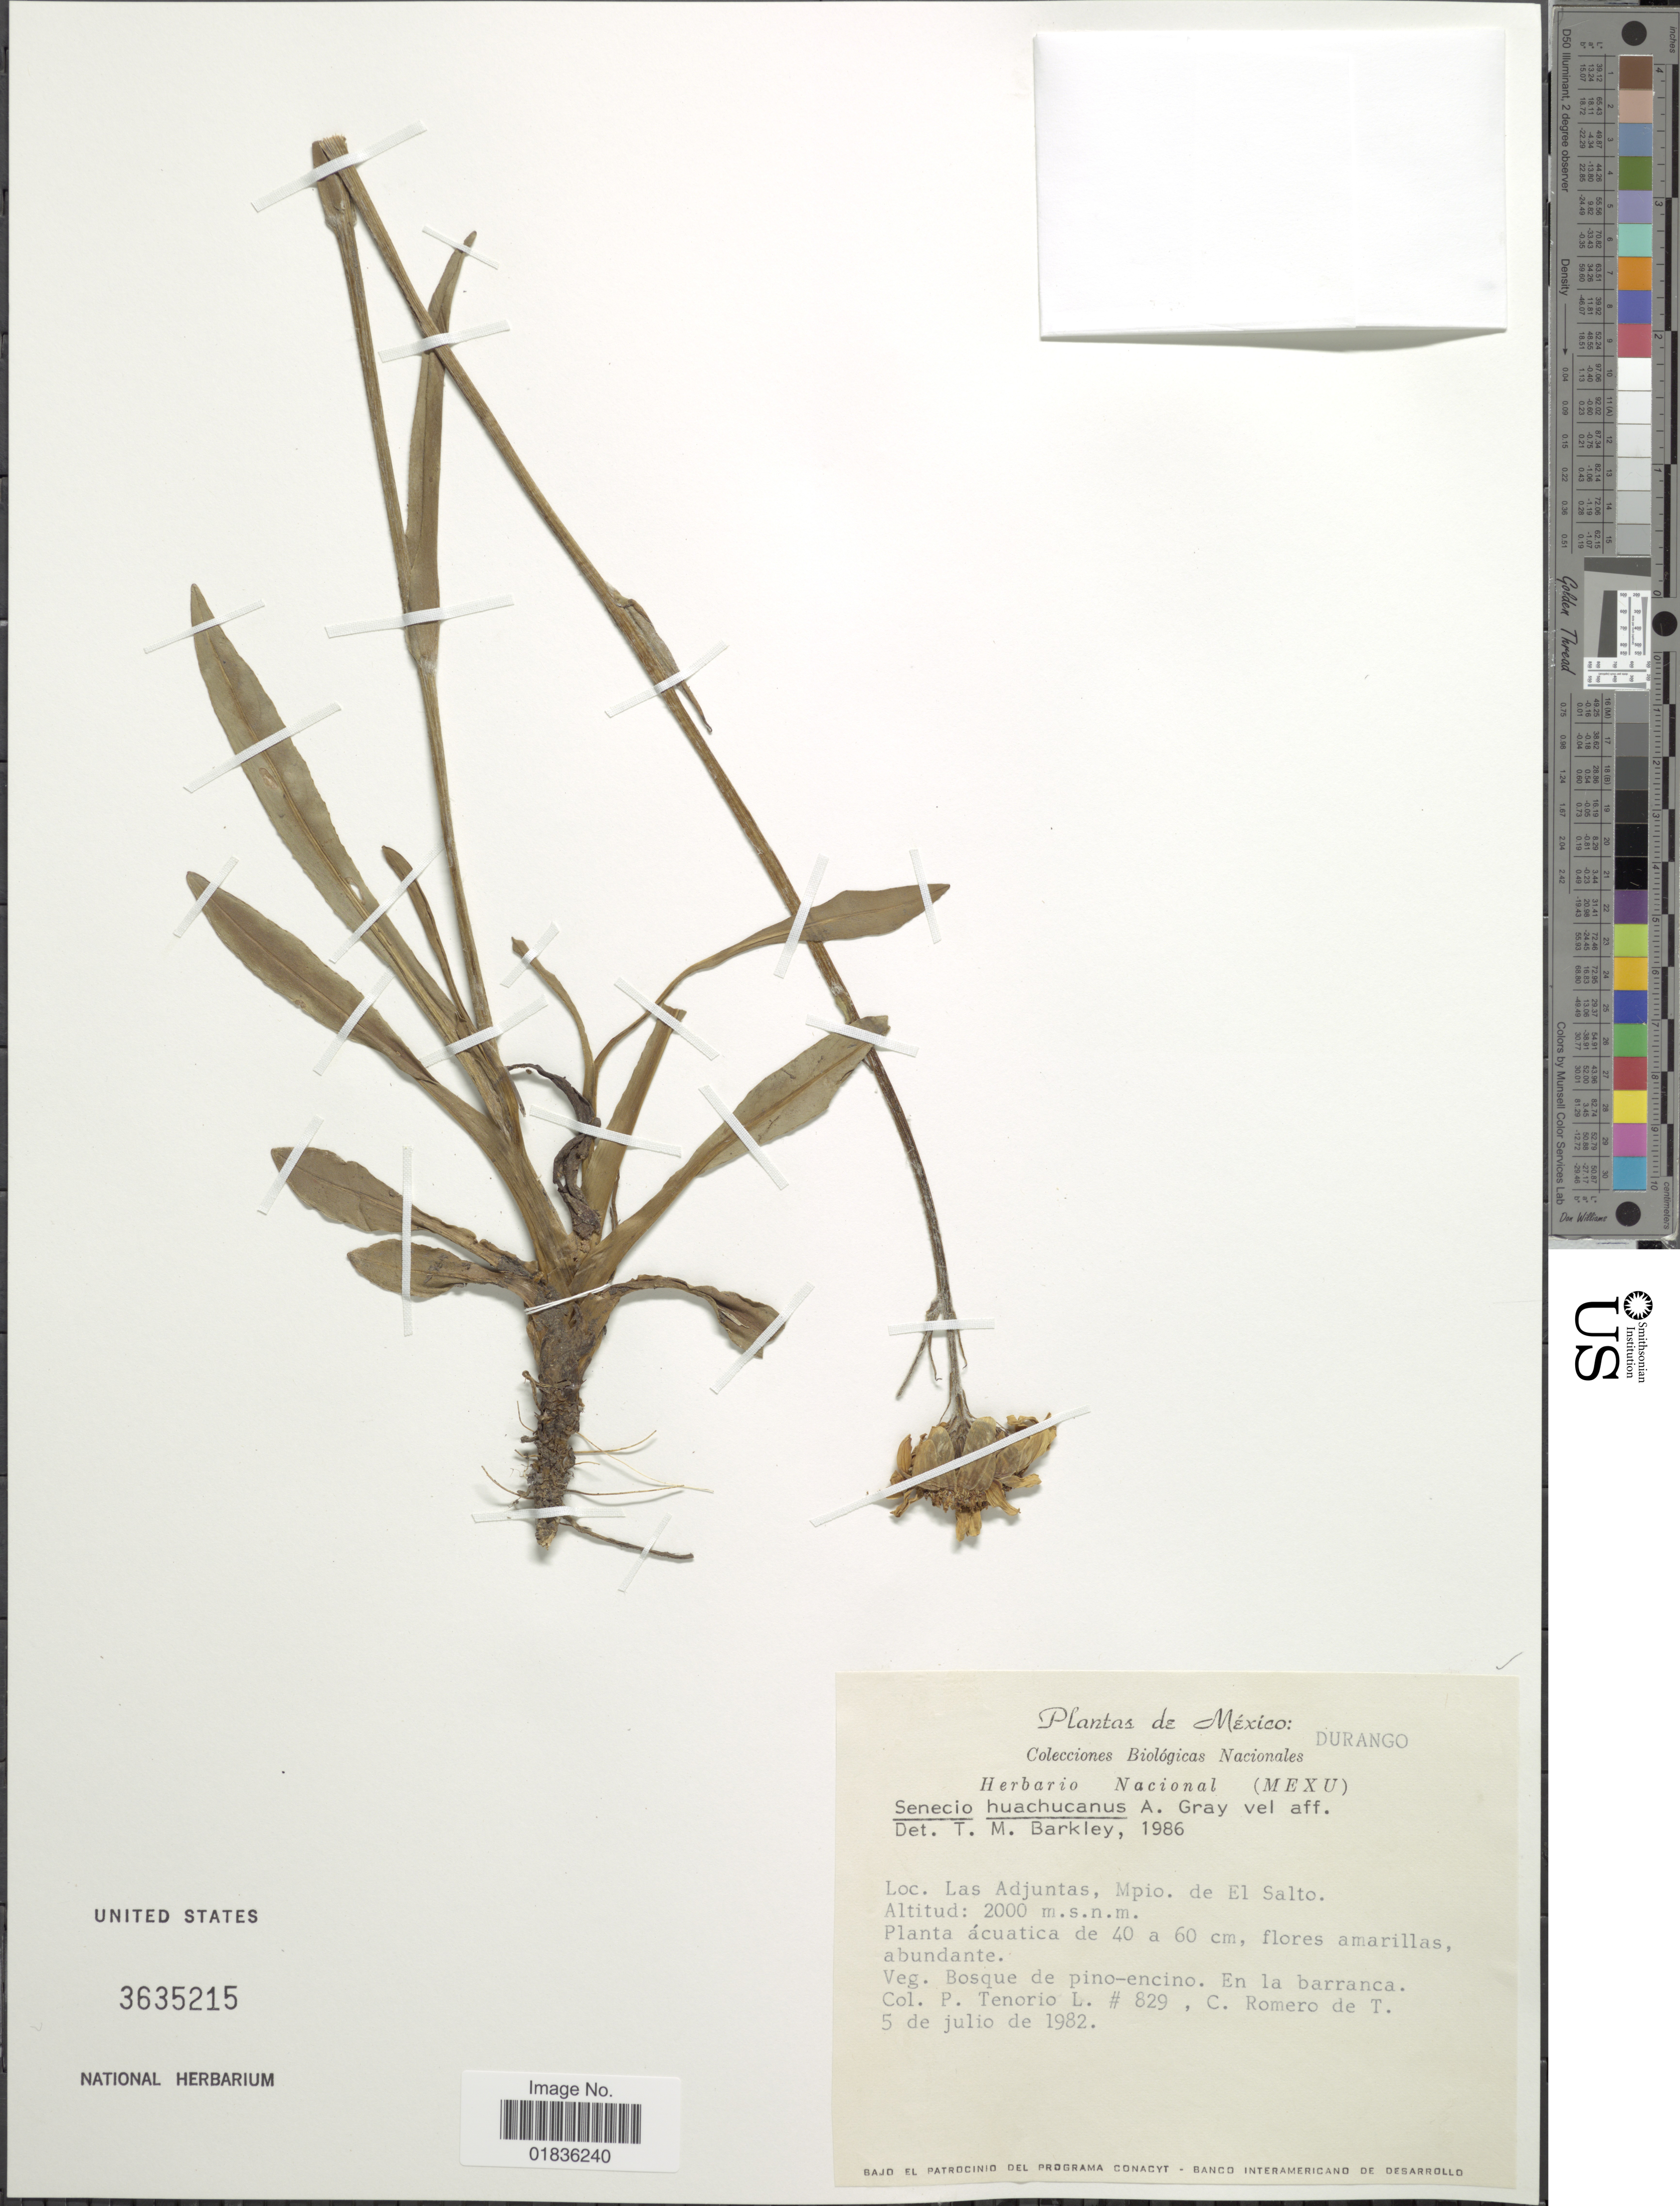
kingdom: Plantae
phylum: Tracheophyta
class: Magnoliopsida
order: Asterales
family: Asteraceae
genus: Senecio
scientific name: Senecio multidentatus var. huachucanus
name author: (Gray) T.M. Barkley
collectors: P. Tenorio L. & C. Romero de T.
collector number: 829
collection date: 1982-07-05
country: Mexico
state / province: Durango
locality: Las Adjuntas, Mpio. de El Salto.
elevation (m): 2000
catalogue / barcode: US 3635215